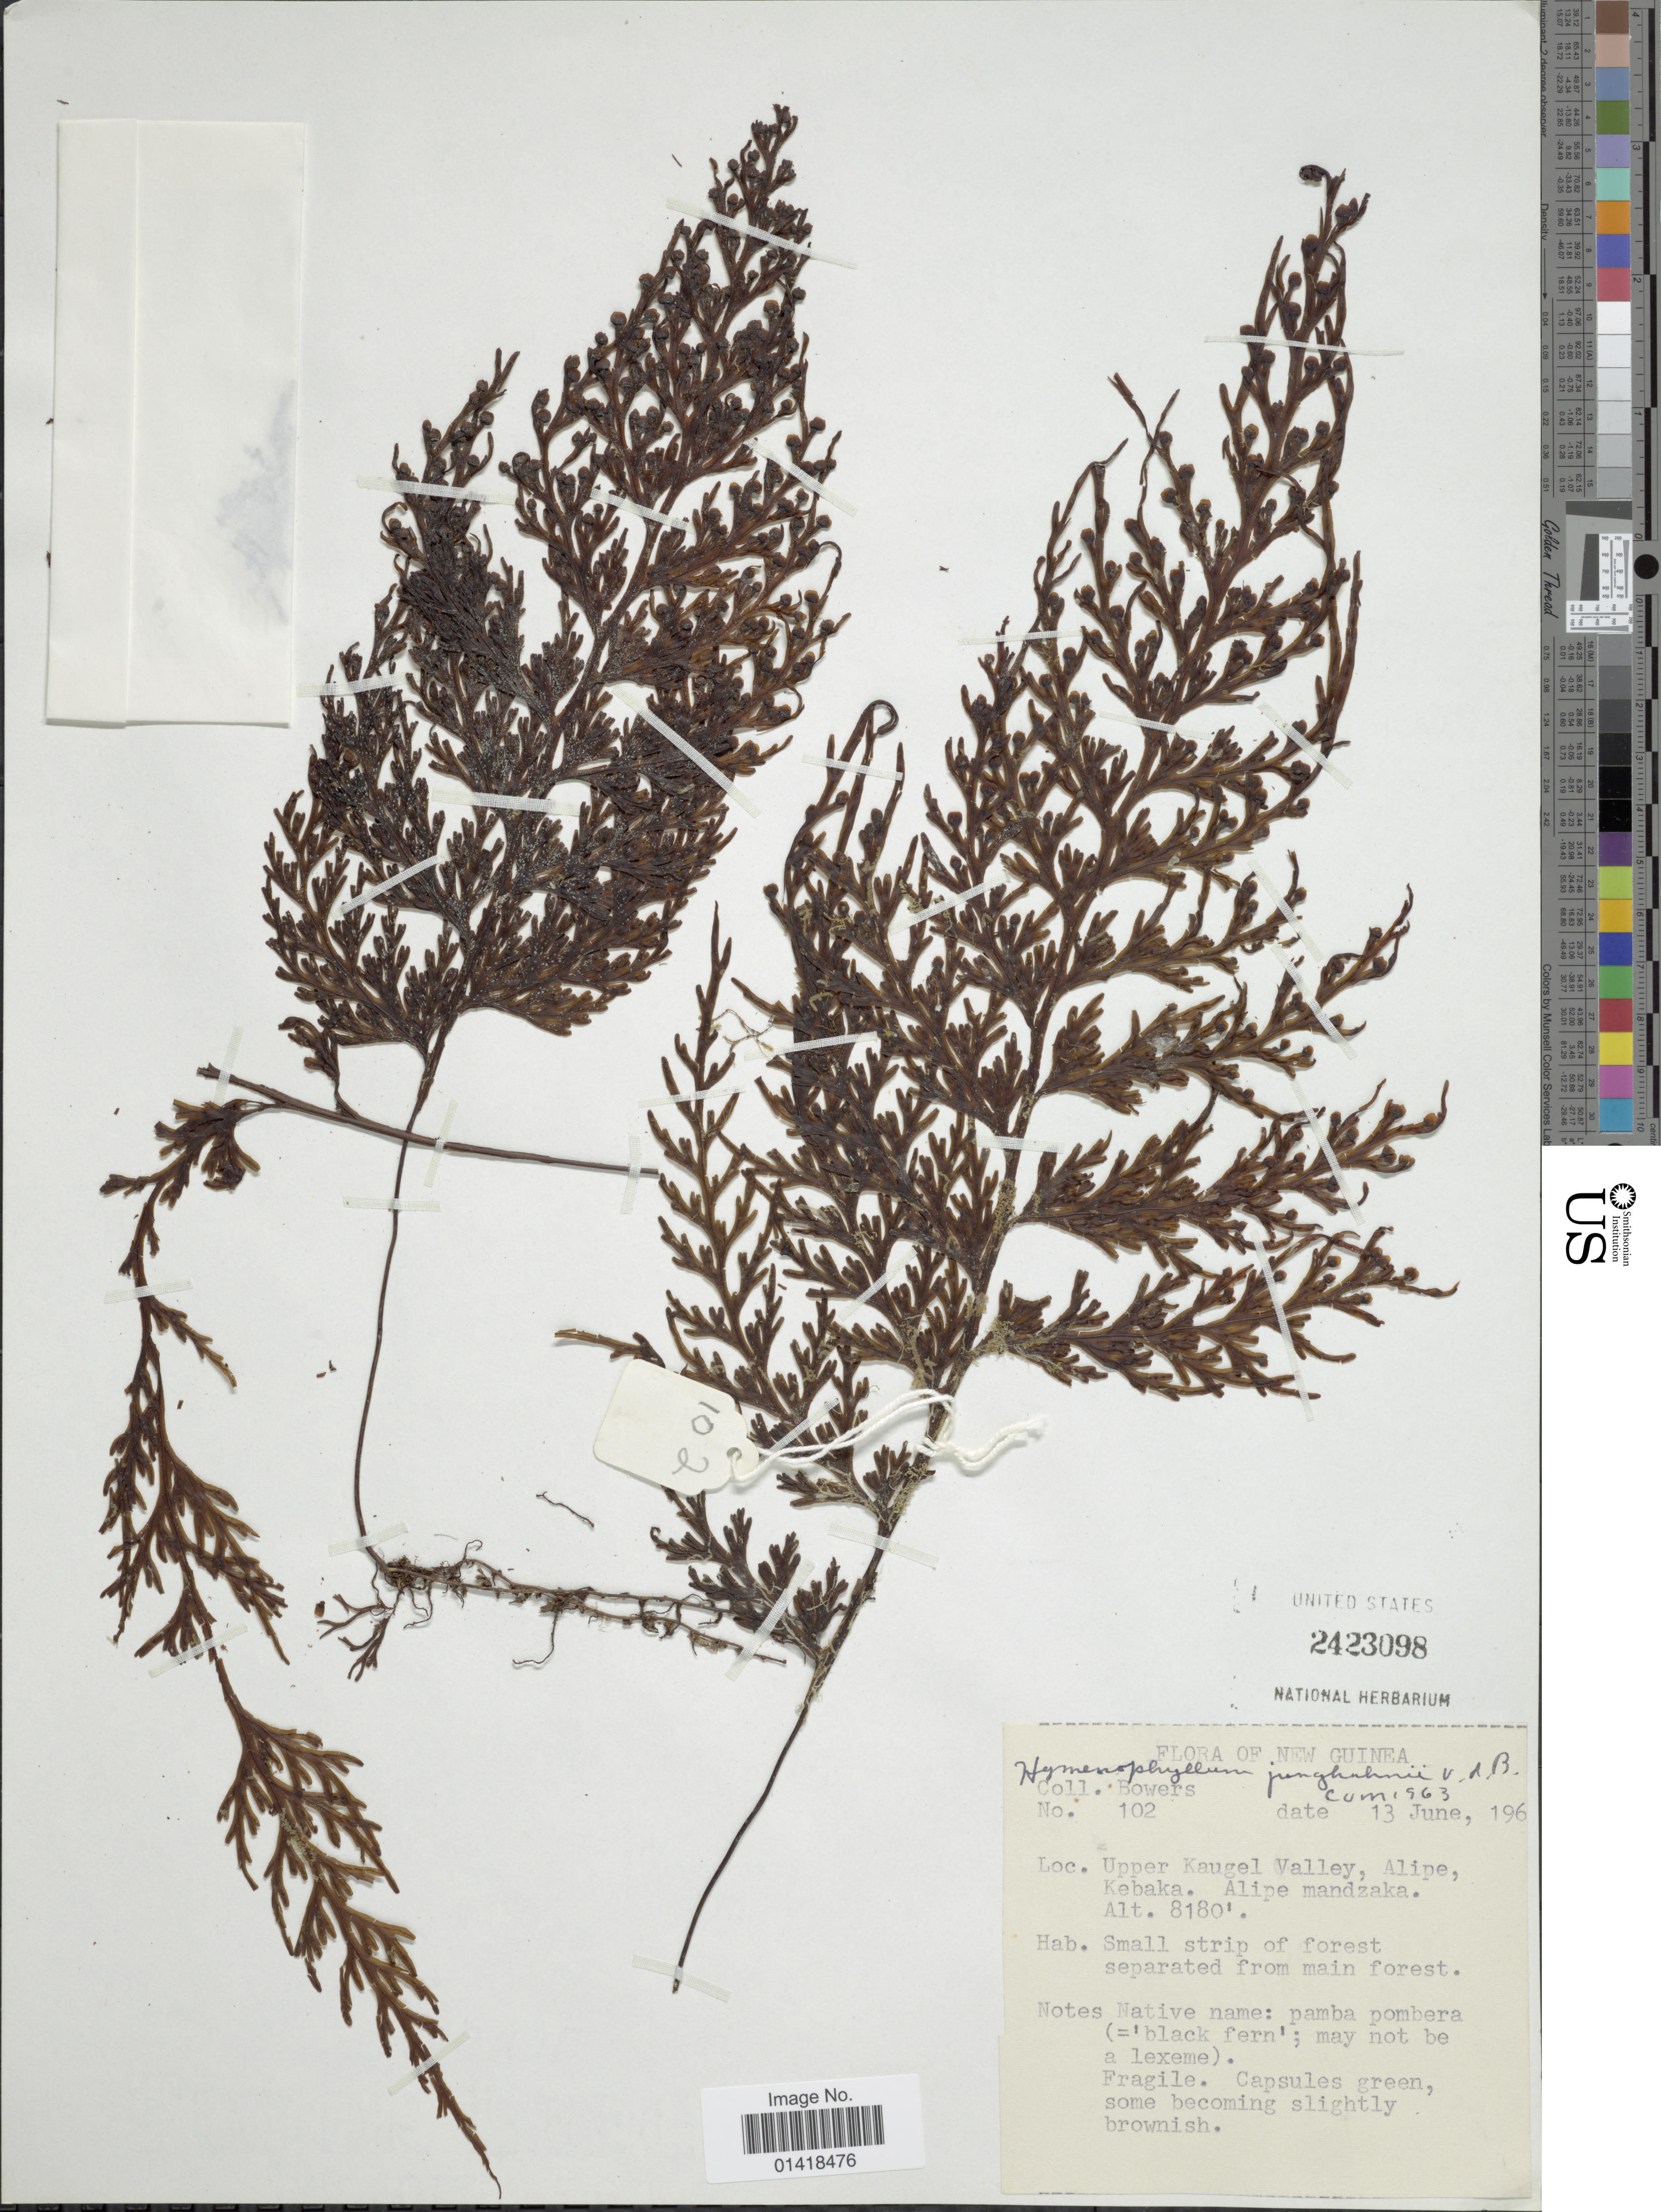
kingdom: Plantae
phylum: Tracheophyta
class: Polypodiopsida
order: Hymenophyllales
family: Hymenophyllaceae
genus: Hymenophyllum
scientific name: Hymenophyllum junghuhnii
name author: Bosch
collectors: -. Bowers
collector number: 102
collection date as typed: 196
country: Papua New Guinea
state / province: Western Highlands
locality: New Guinea. Upper Kaugel Valley. Alipe, Kebaka. Alipe Mandzaka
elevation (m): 2493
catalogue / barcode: US 2423098